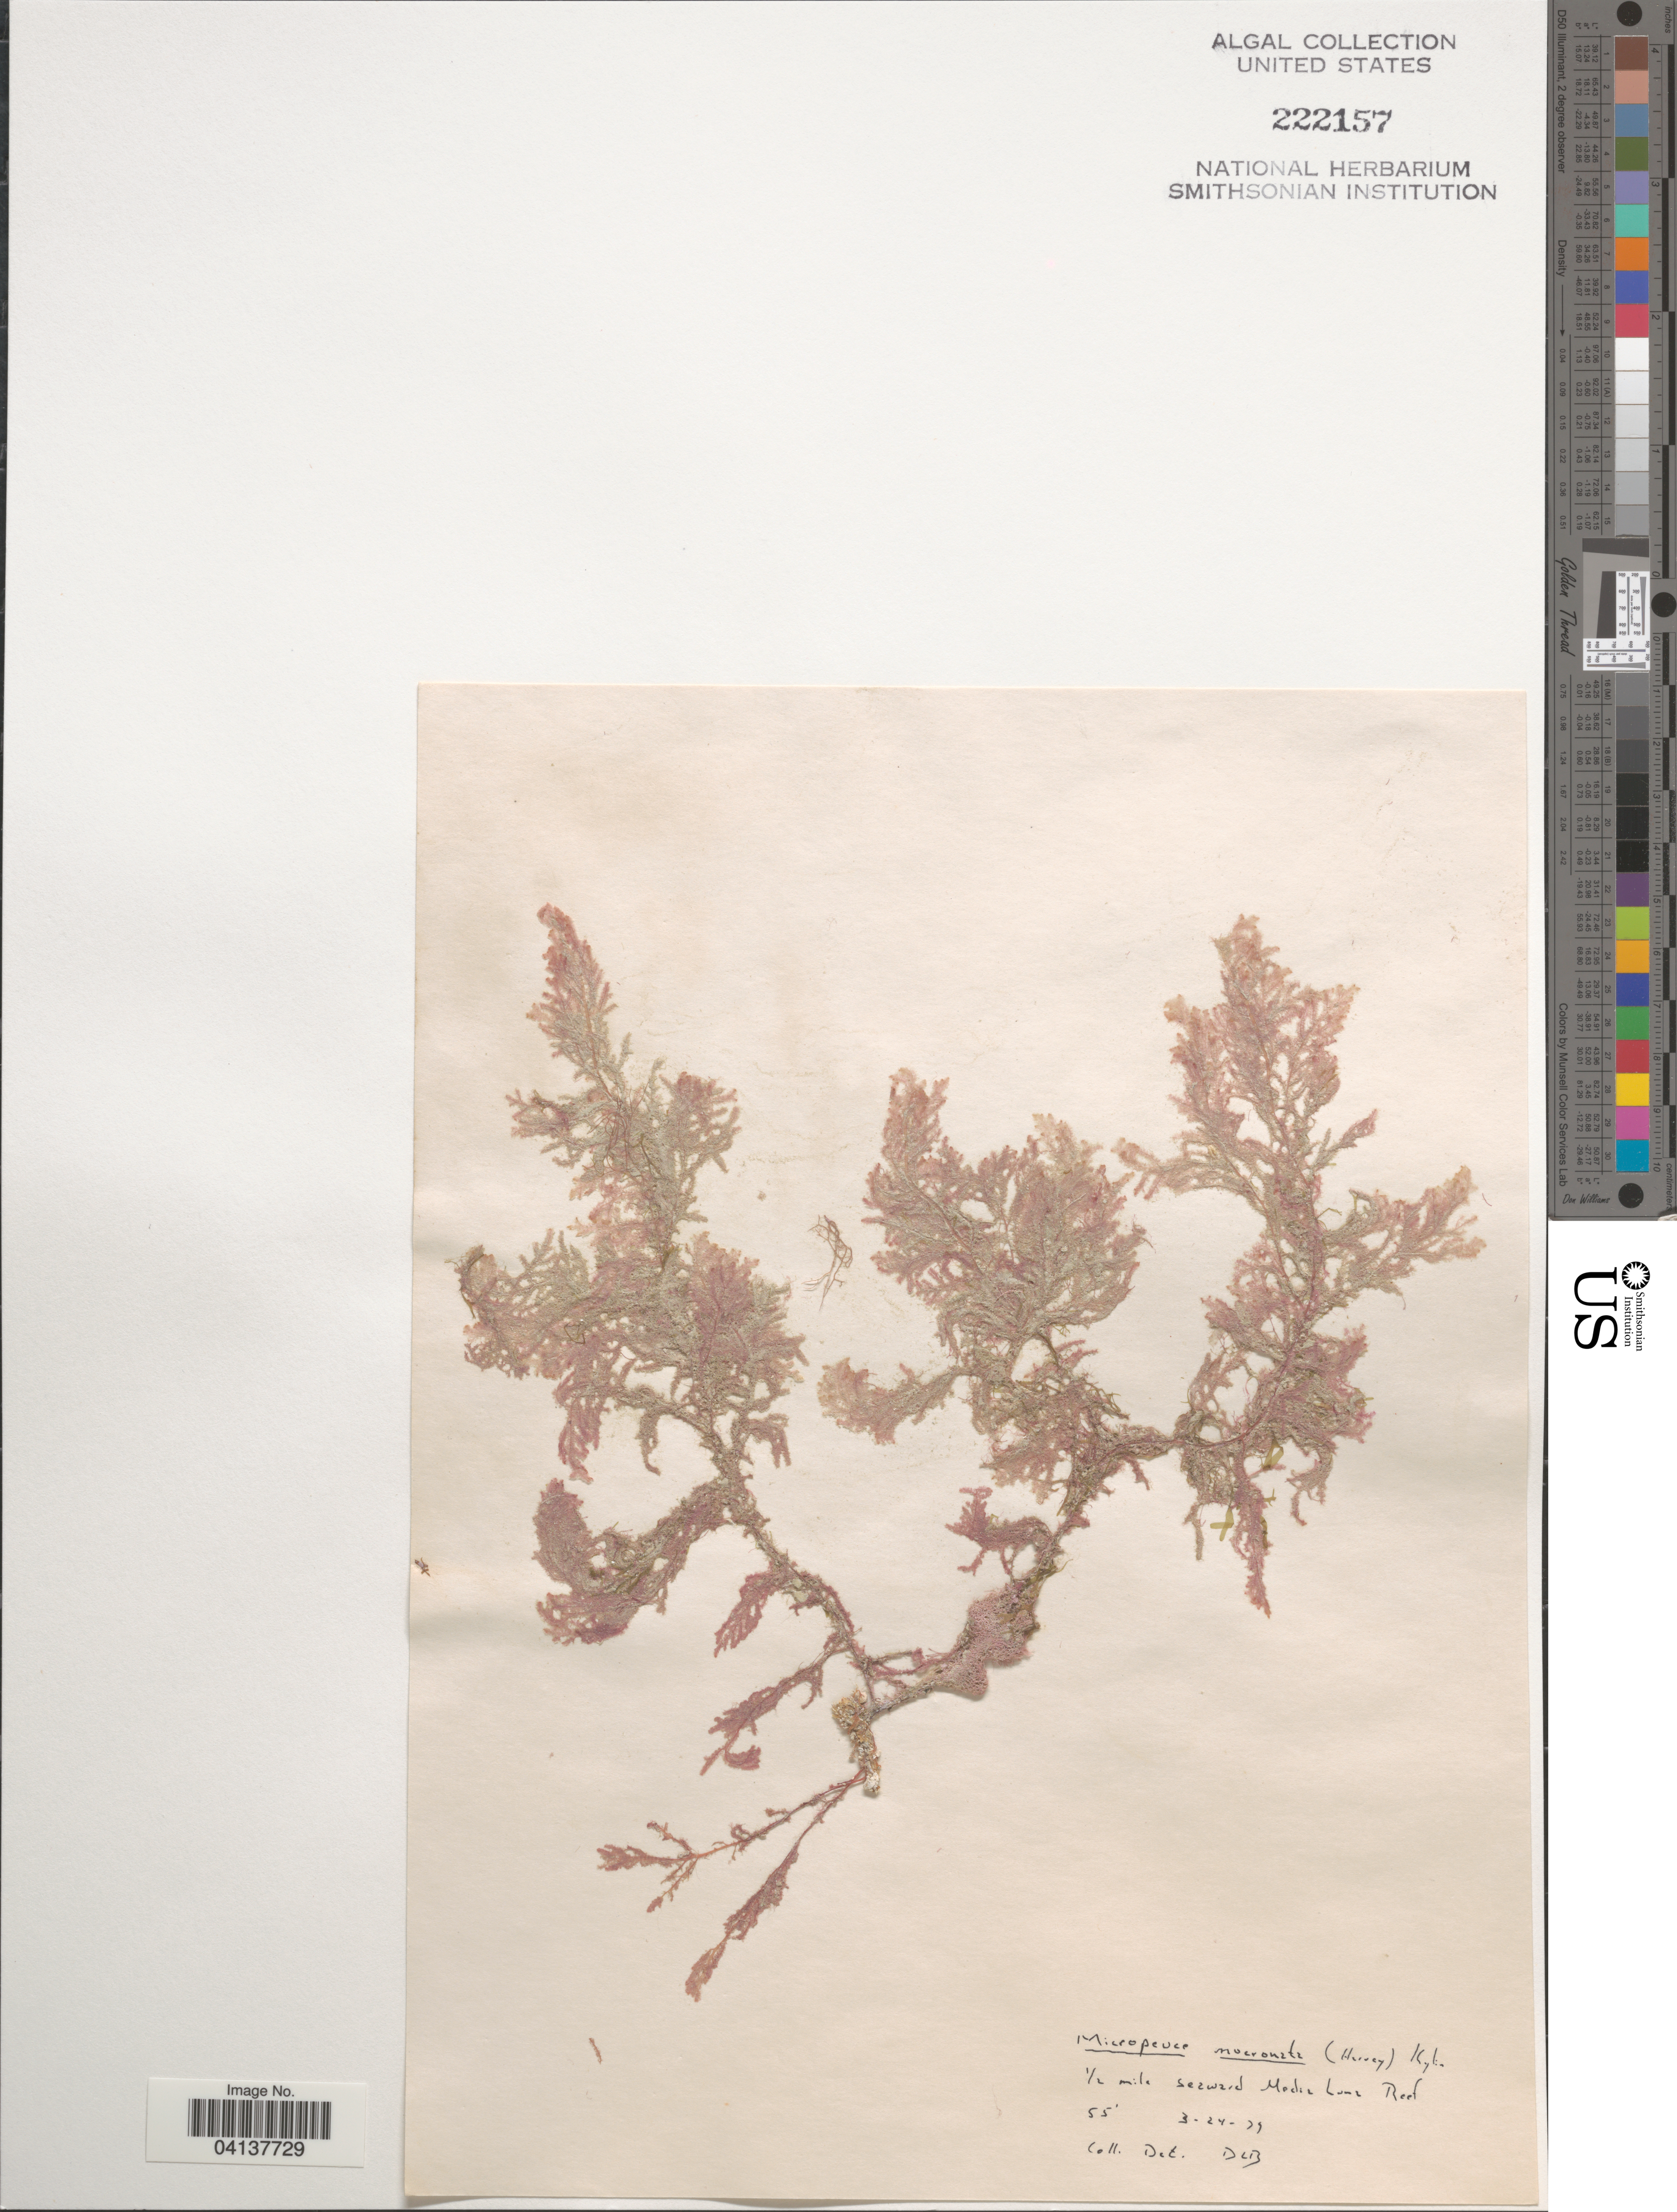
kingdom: Plantae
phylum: Rhodophyta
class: Florideophyceae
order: Ceramiales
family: Rhodomelaceae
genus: Heterodasya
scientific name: Heterodasya mucronata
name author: (Harv.) M.J. Wynne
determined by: Algae name updating Project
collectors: D. L. B.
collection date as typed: Transcribed d/m/y: 24/3/79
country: Puerto Rico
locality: ½ mi seaward Media Luna Reef.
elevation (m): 17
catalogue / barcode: US 222157